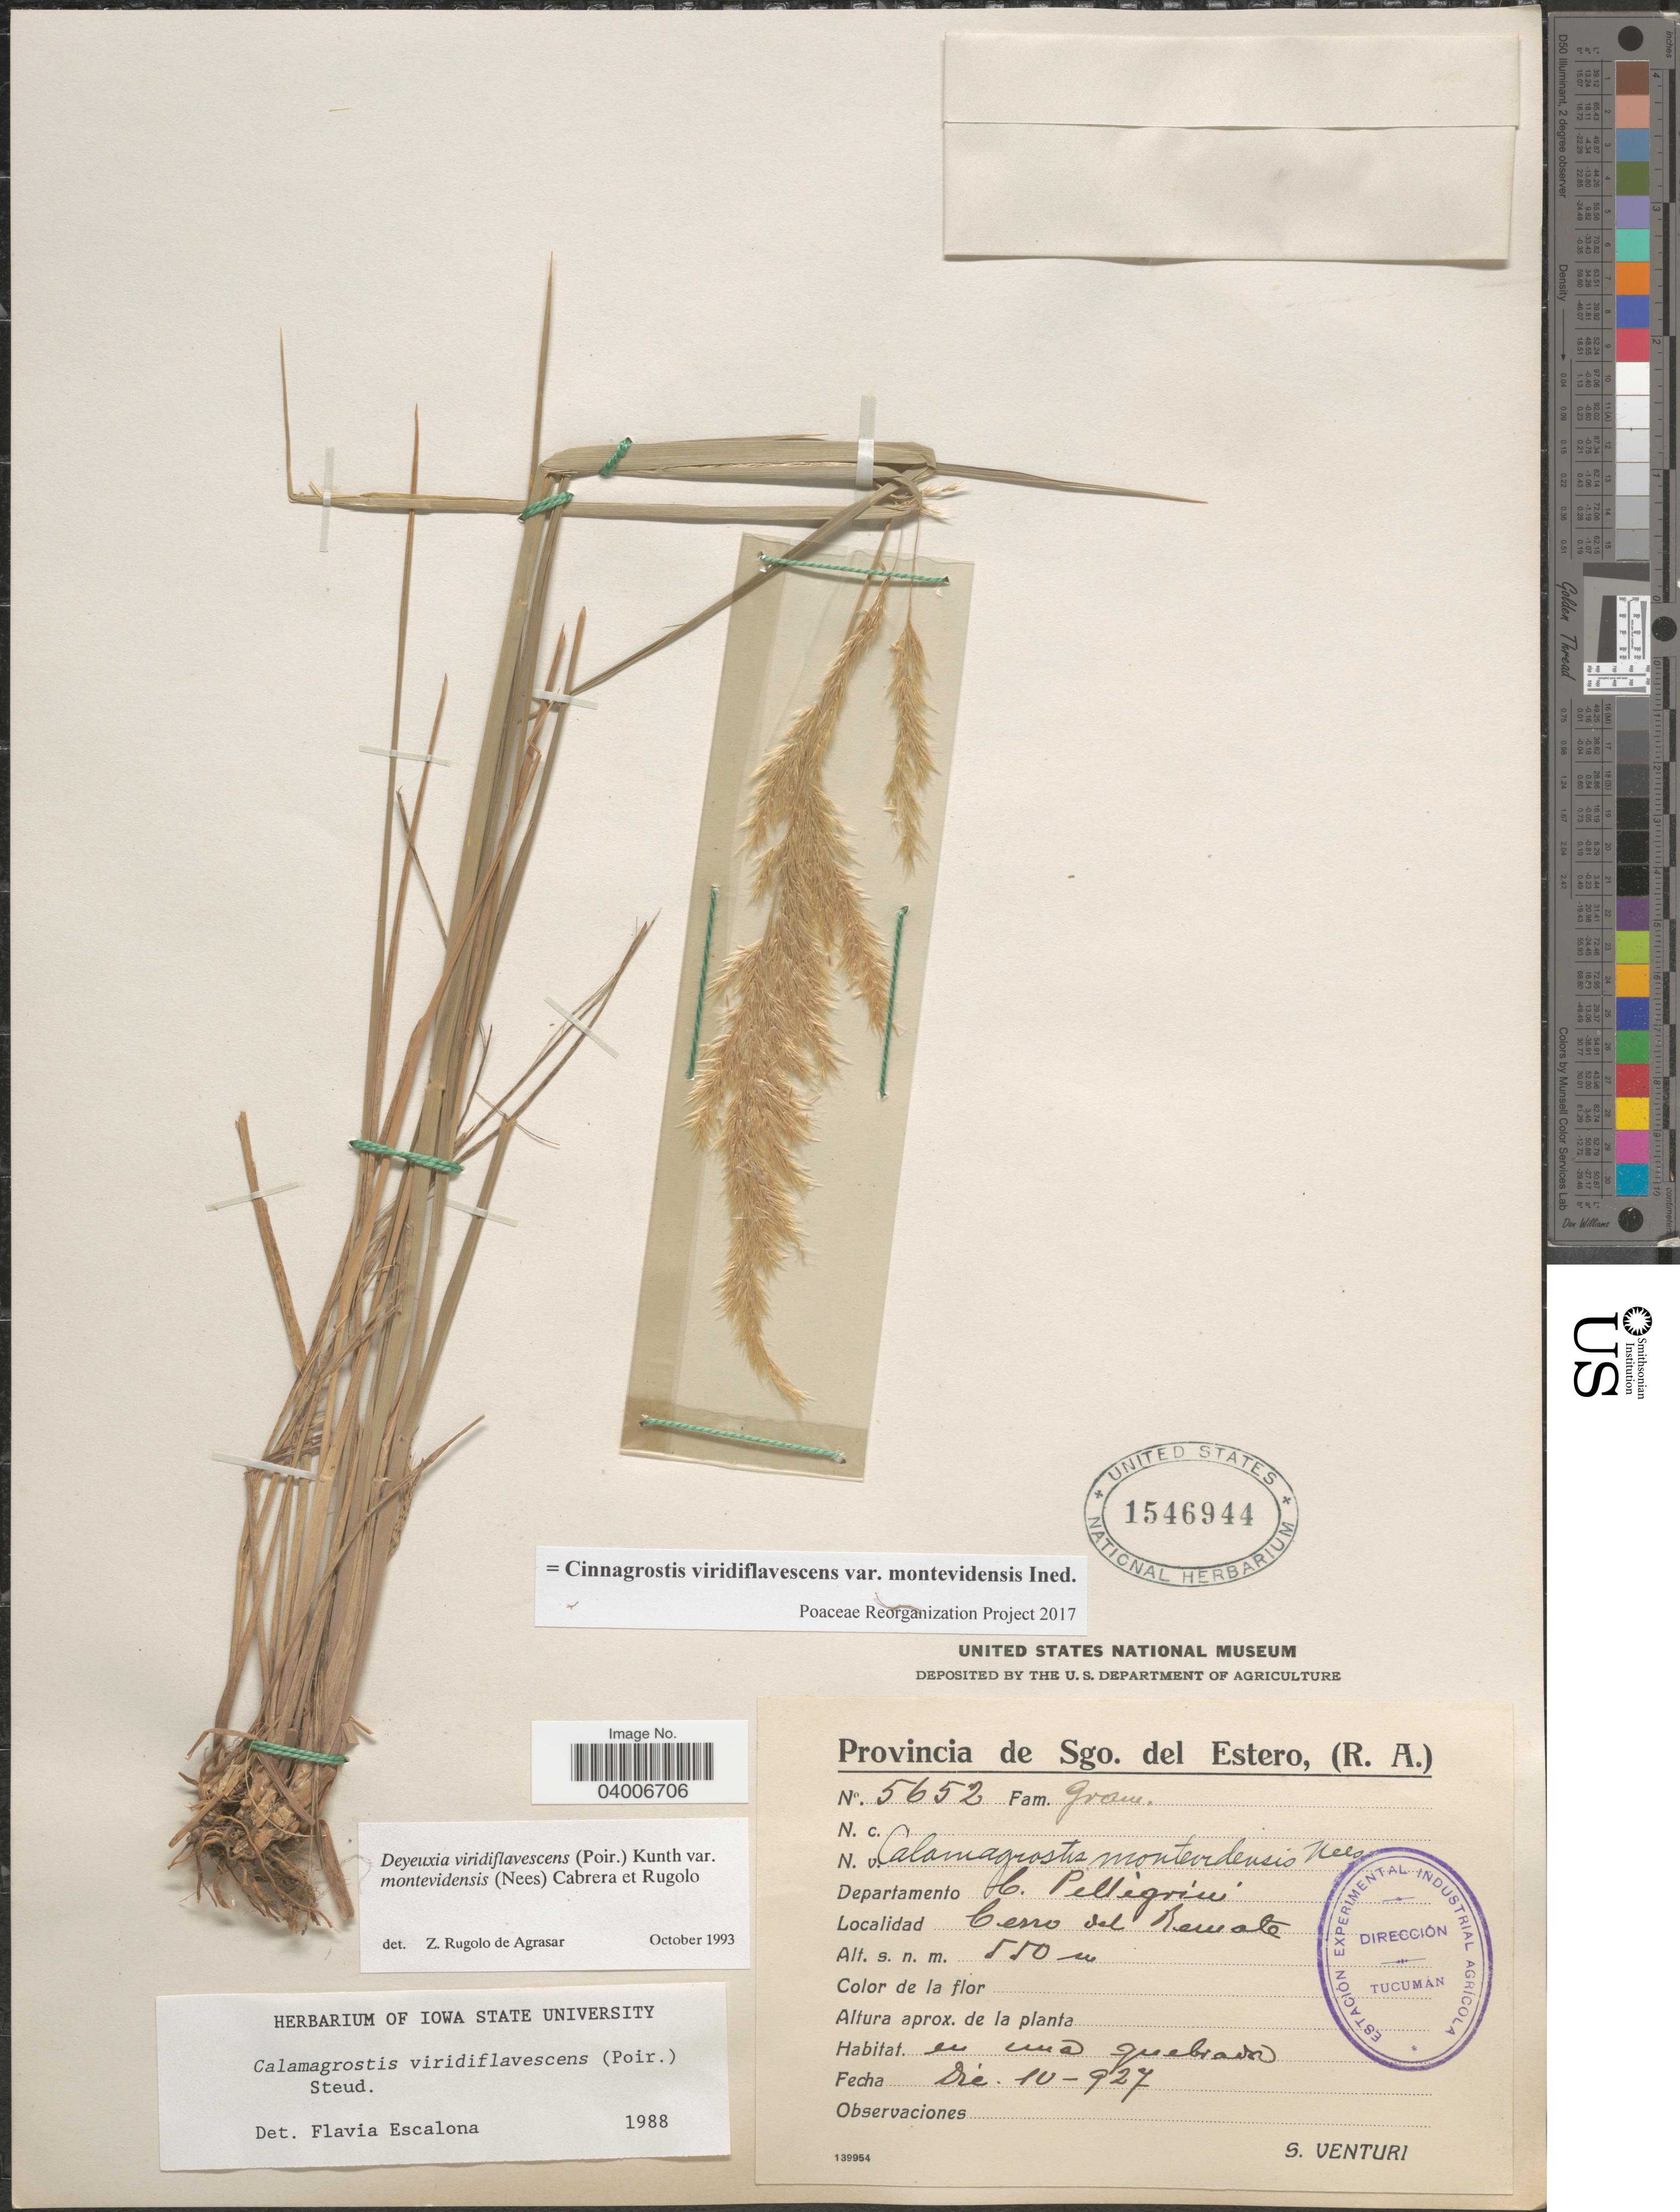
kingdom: Plantae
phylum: Tracheophyta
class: Liliopsida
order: Poales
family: Poaceae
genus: Cinnagrostis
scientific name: Cinnagrostis viridiflavescens var. montevidensis ined.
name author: (Nees) P.M. Peterson et al.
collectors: S. Venturi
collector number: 5652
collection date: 1927-12-10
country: Argentina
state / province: Santiago del Estero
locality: Provincia de Sgo. del Estero. Departamento C. Pelligriu. Cerro del Remate.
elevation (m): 550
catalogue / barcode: US 1546944